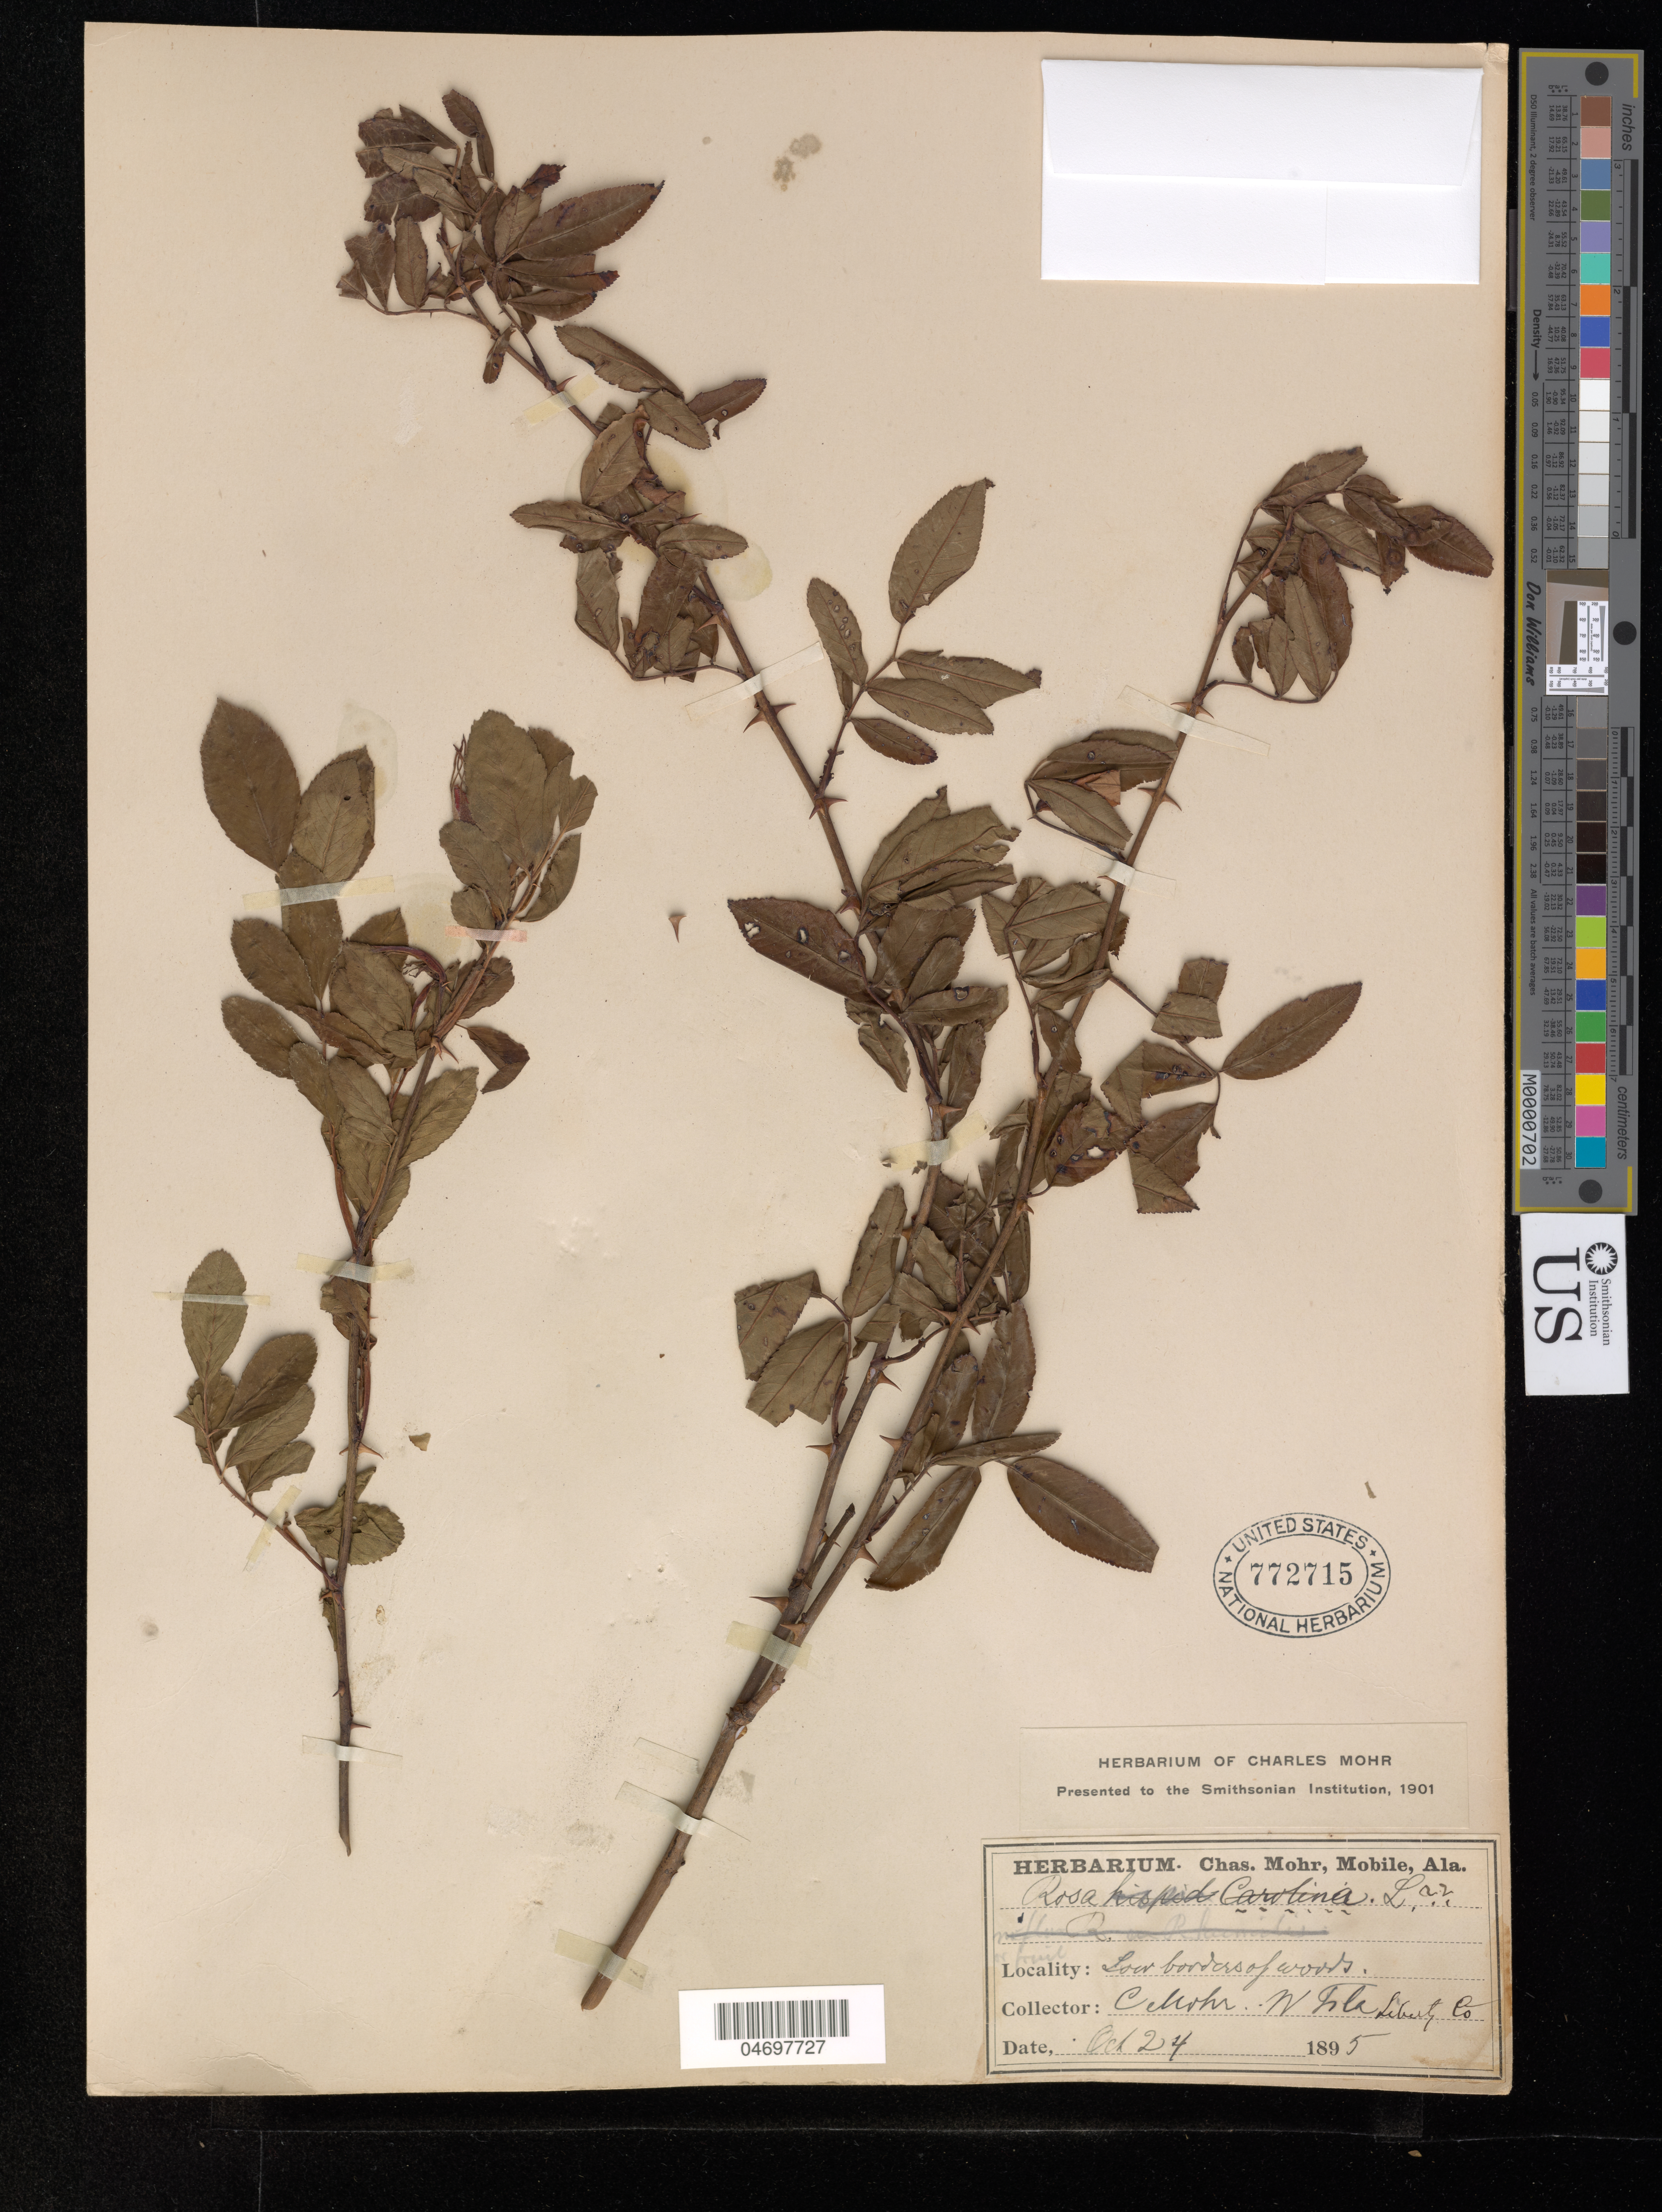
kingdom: Plantae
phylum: Tracheophyta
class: Magnoliopsida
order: Rosales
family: Rosaceae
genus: Rosa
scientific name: Rosa carolina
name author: L.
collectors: Mohr, C. T. (herbarium)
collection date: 1895-10-24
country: United States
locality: Dry sandy pine ridges near Bristol and also near Quincy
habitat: Low borders of woods.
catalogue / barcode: US 772715